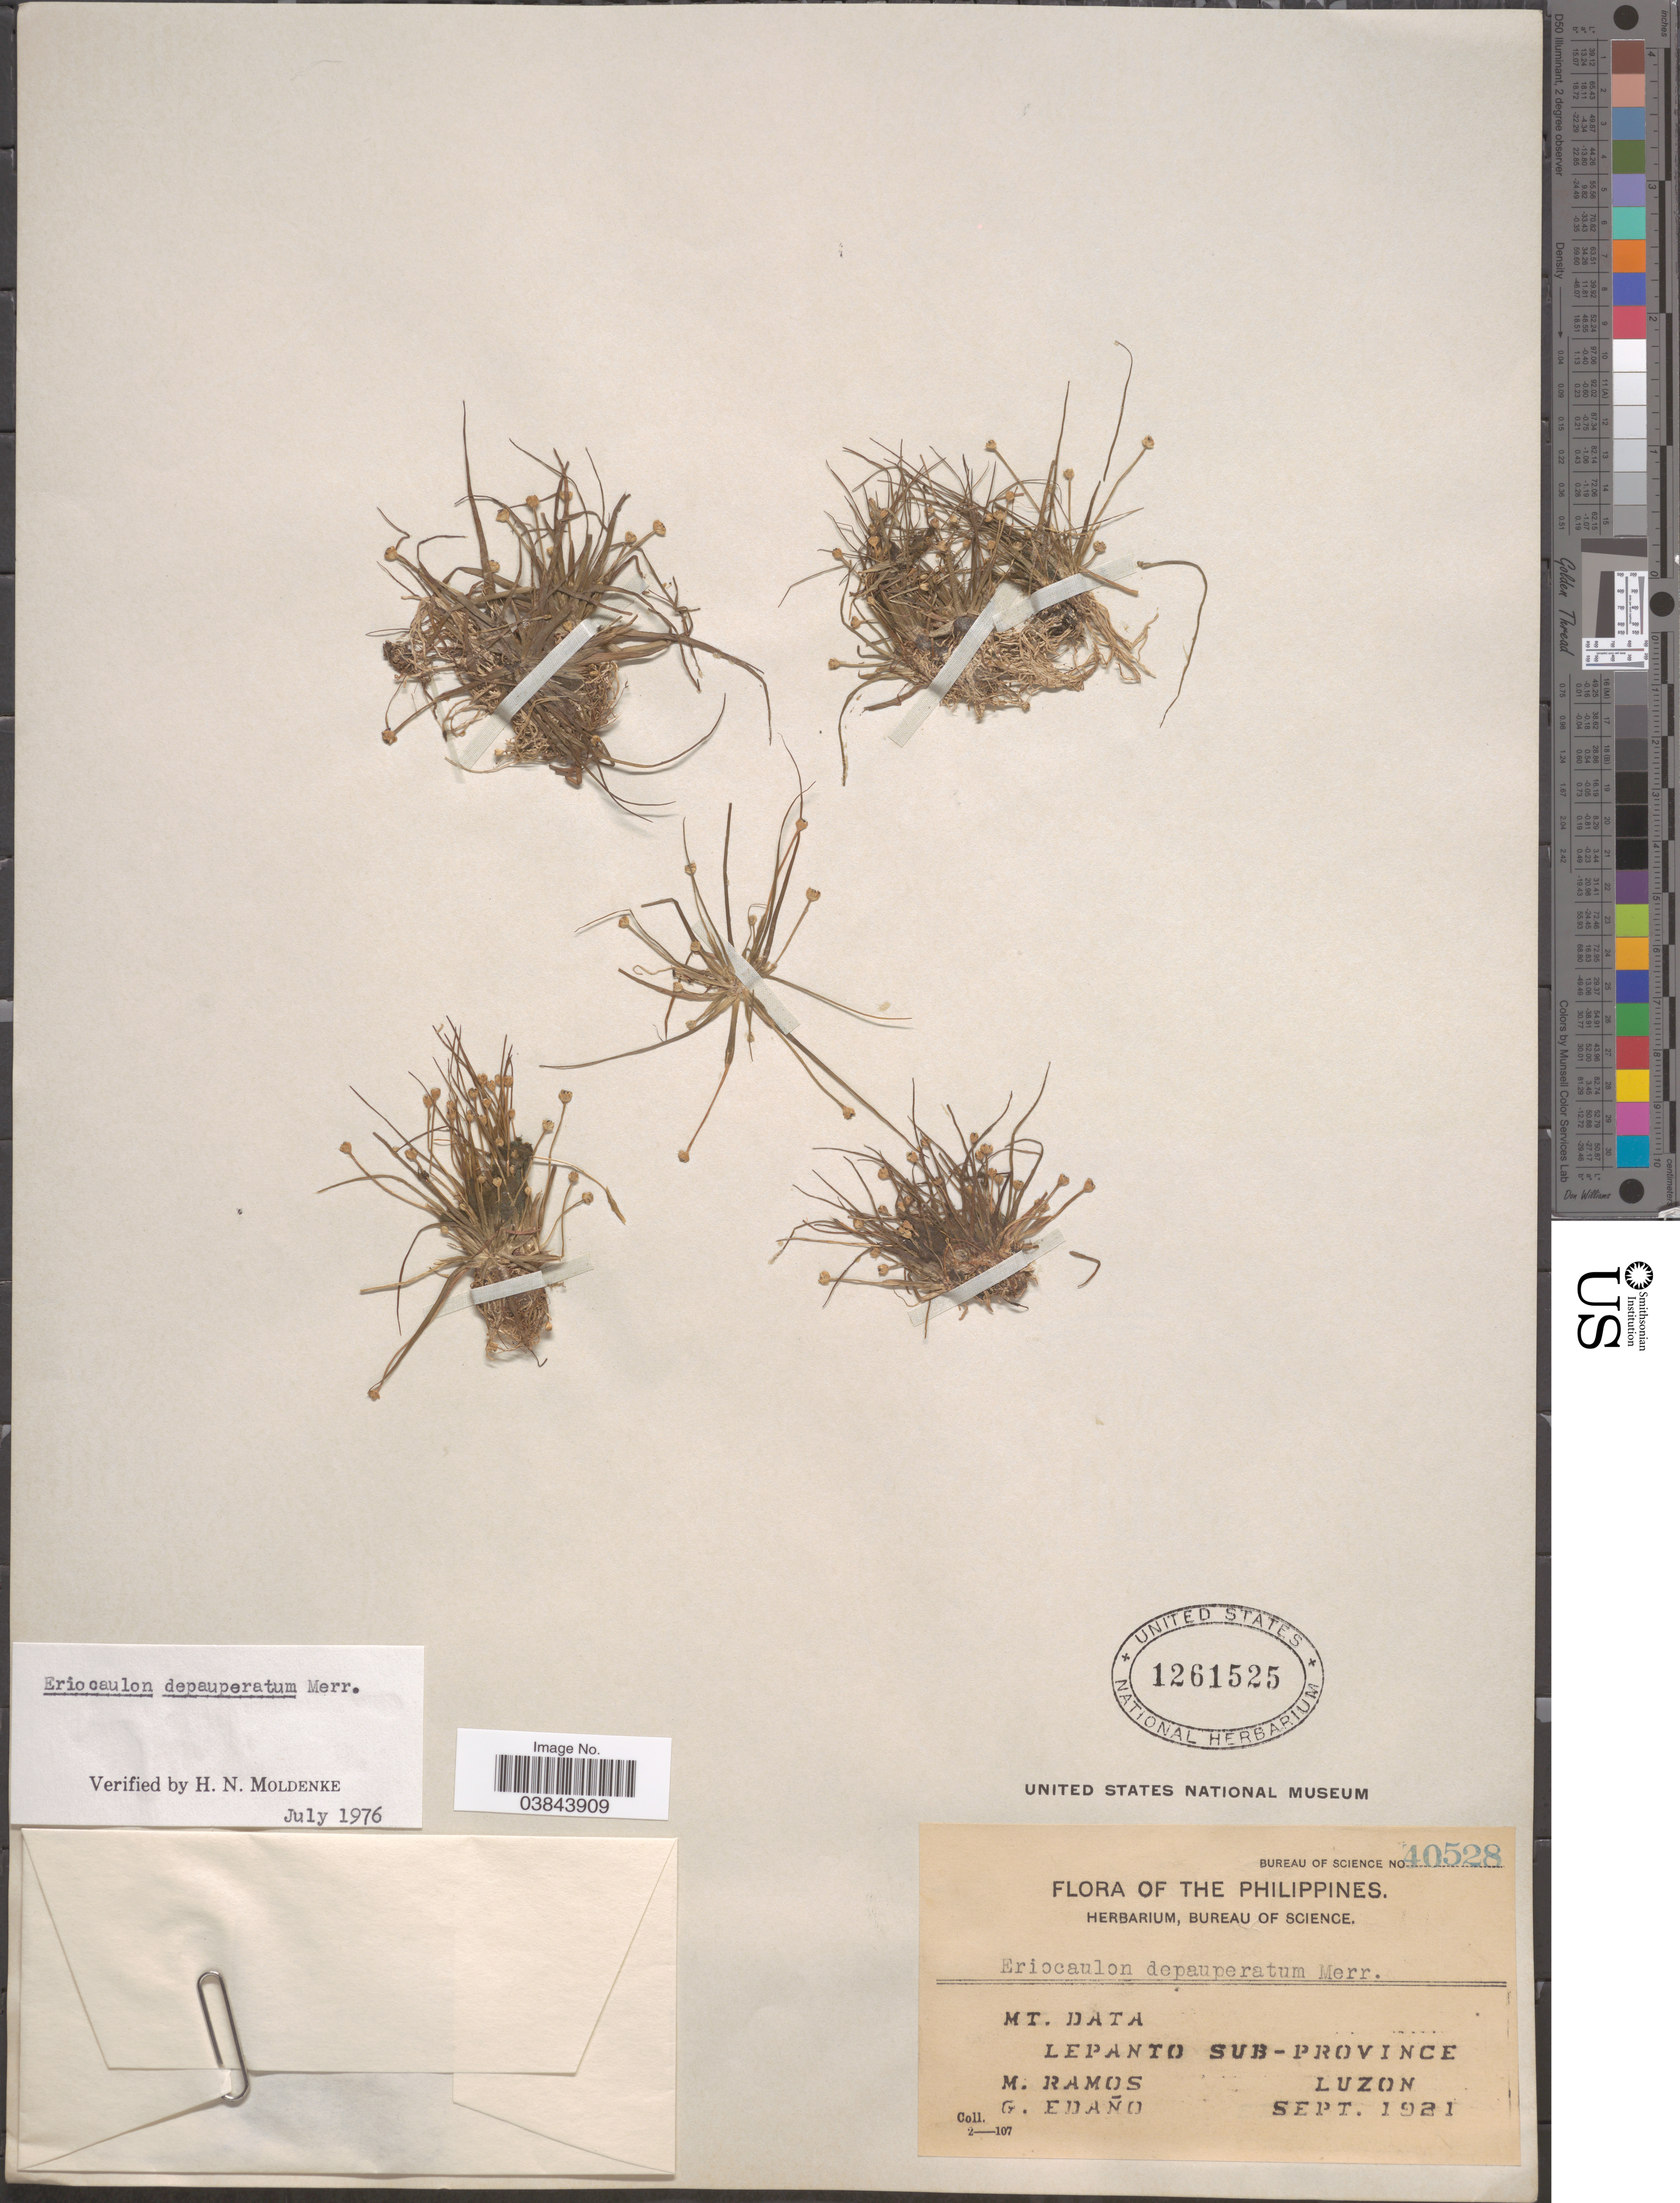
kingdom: Plantae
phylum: Tracheophyta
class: Liliopsida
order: Poales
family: Eriocaulaceae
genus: Eriocaulon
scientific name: Eriocaulon depauperatum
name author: Merr.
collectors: M. Ramos & G. Edaño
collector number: Bureau of Science 40528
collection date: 1921-09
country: Philippines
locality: Mt. Data, Lepanto Sub-province, Luzon.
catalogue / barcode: US 1261525